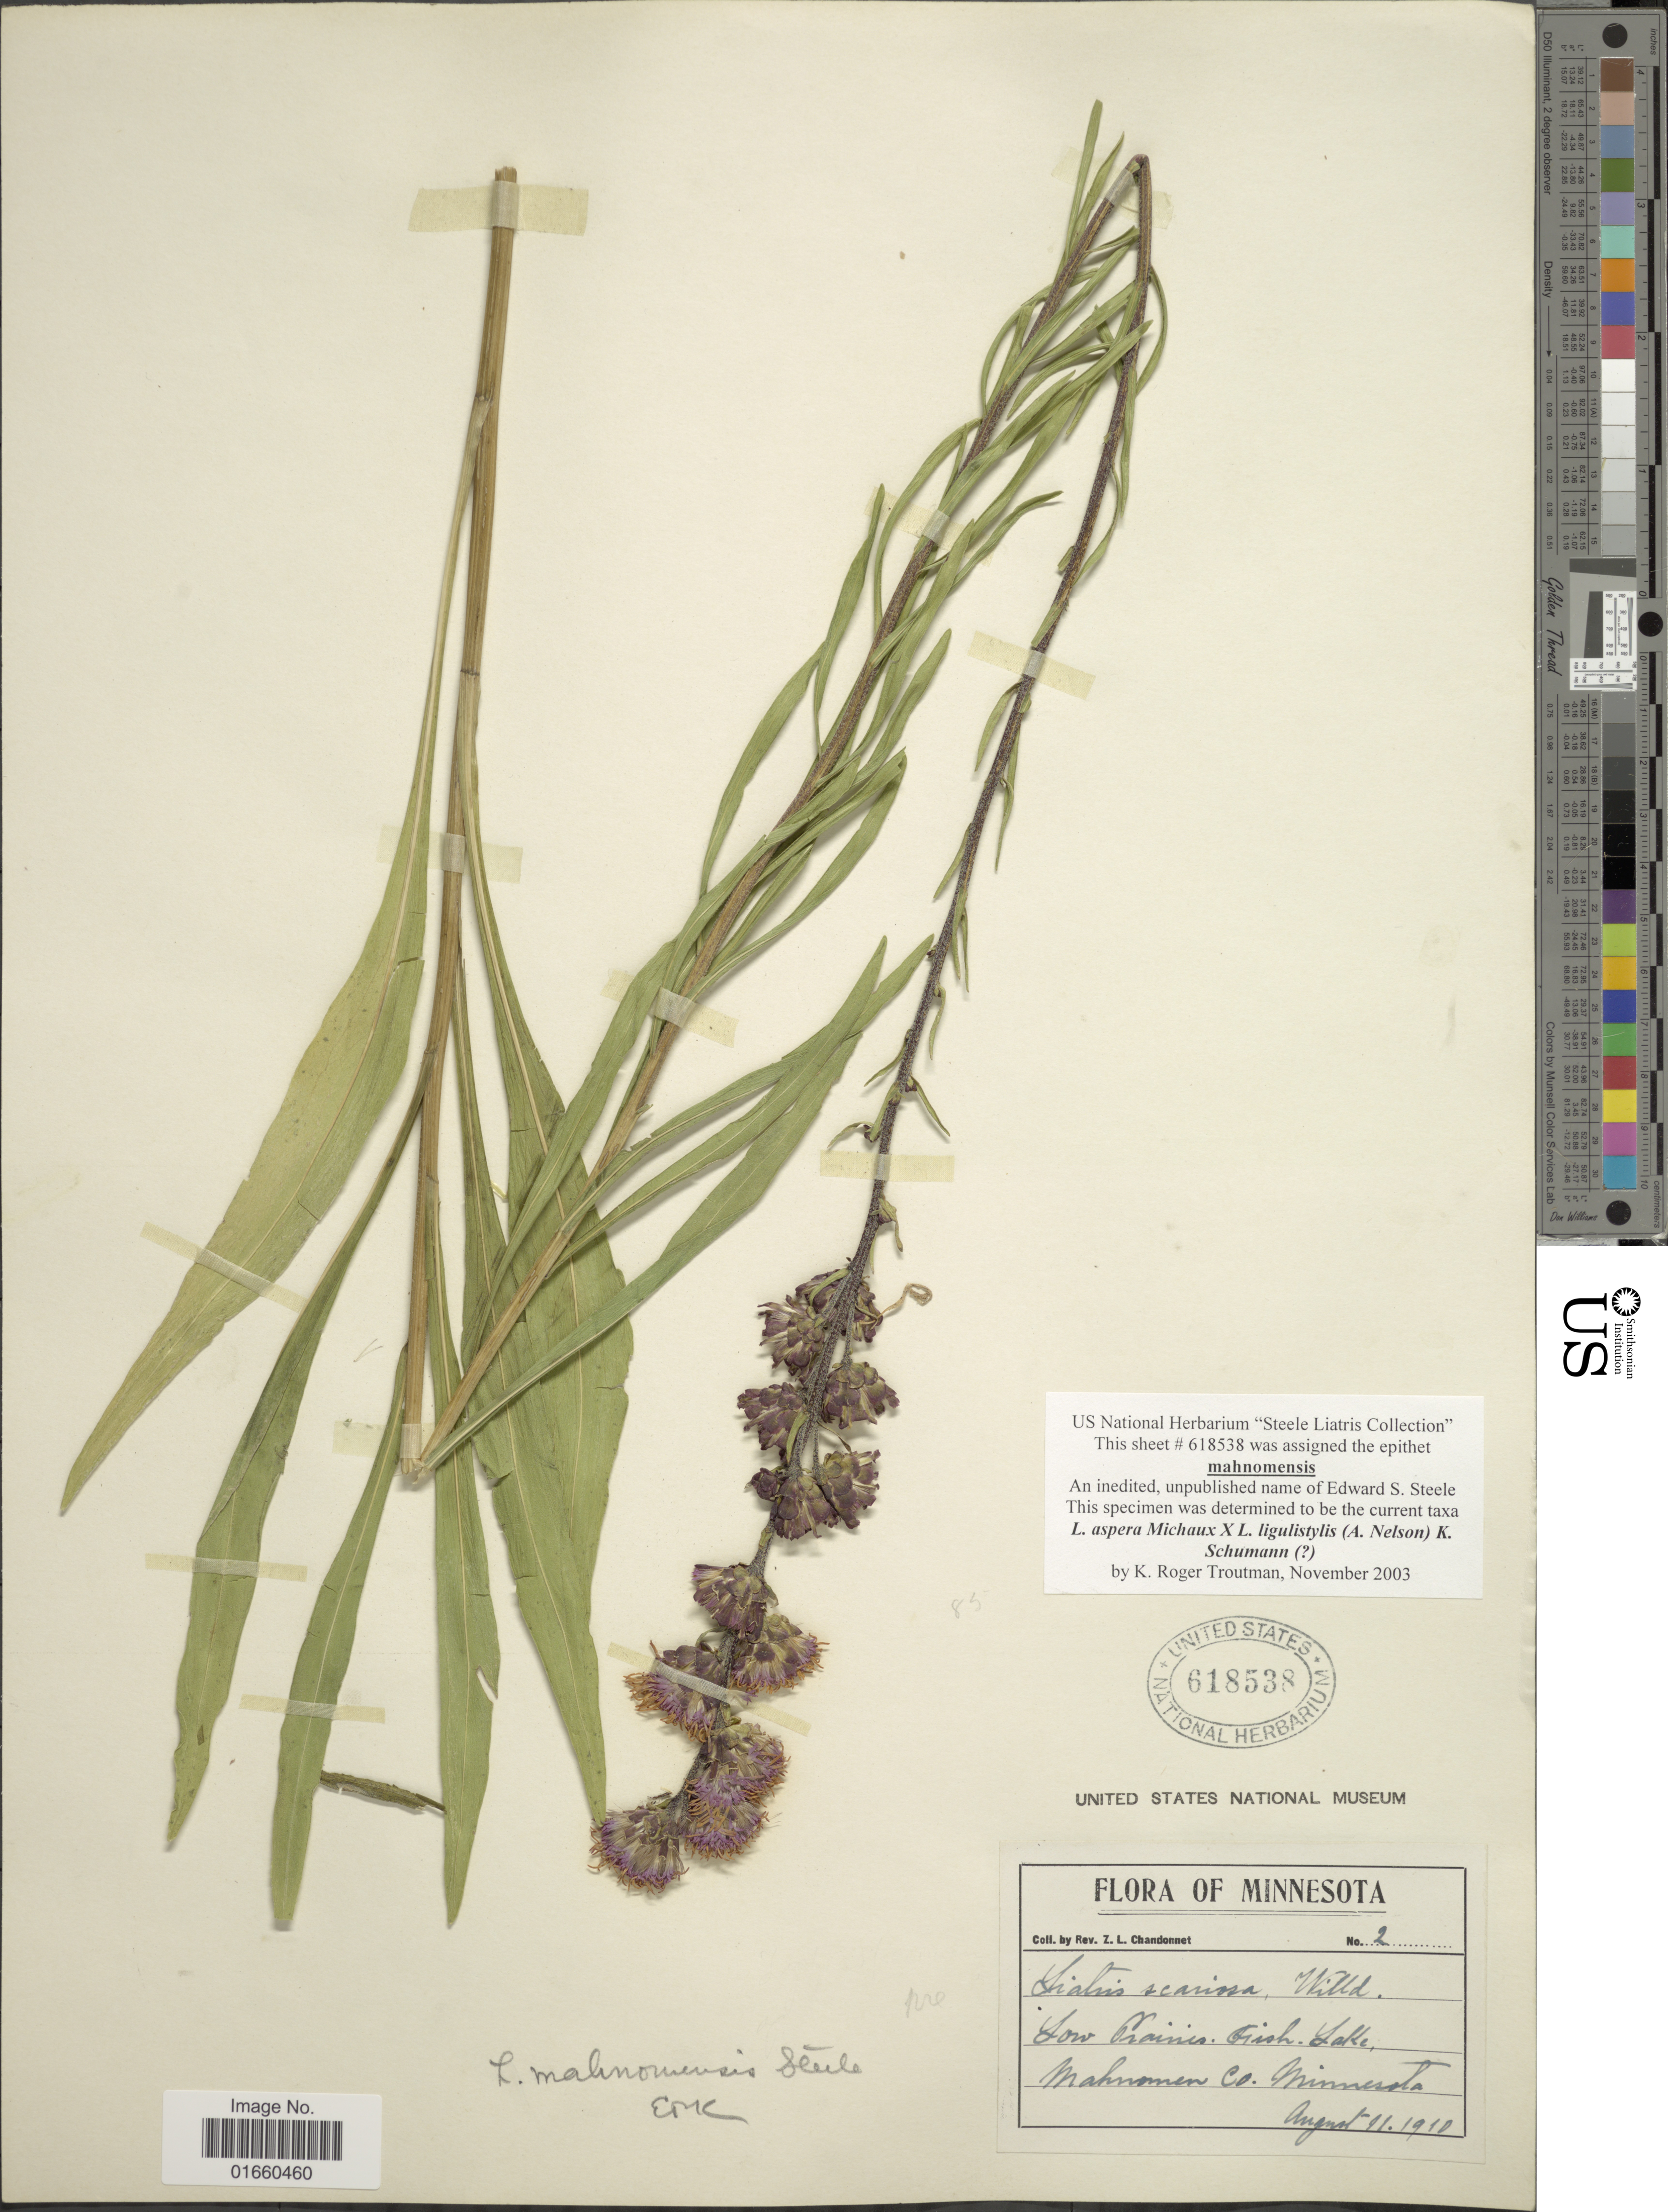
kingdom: Plantae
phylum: Tracheophyta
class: Magnoliopsida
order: Asterales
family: Asteraceae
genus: Liatris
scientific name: Liatris aspera x L. ligulistylus (A. Nelson) K. Schum.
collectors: Z. Chandonnet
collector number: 2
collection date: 1910-08-11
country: United States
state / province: Minnesota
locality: Low Prairies. Fish Lake, Mahnomen Co.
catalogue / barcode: US 618538